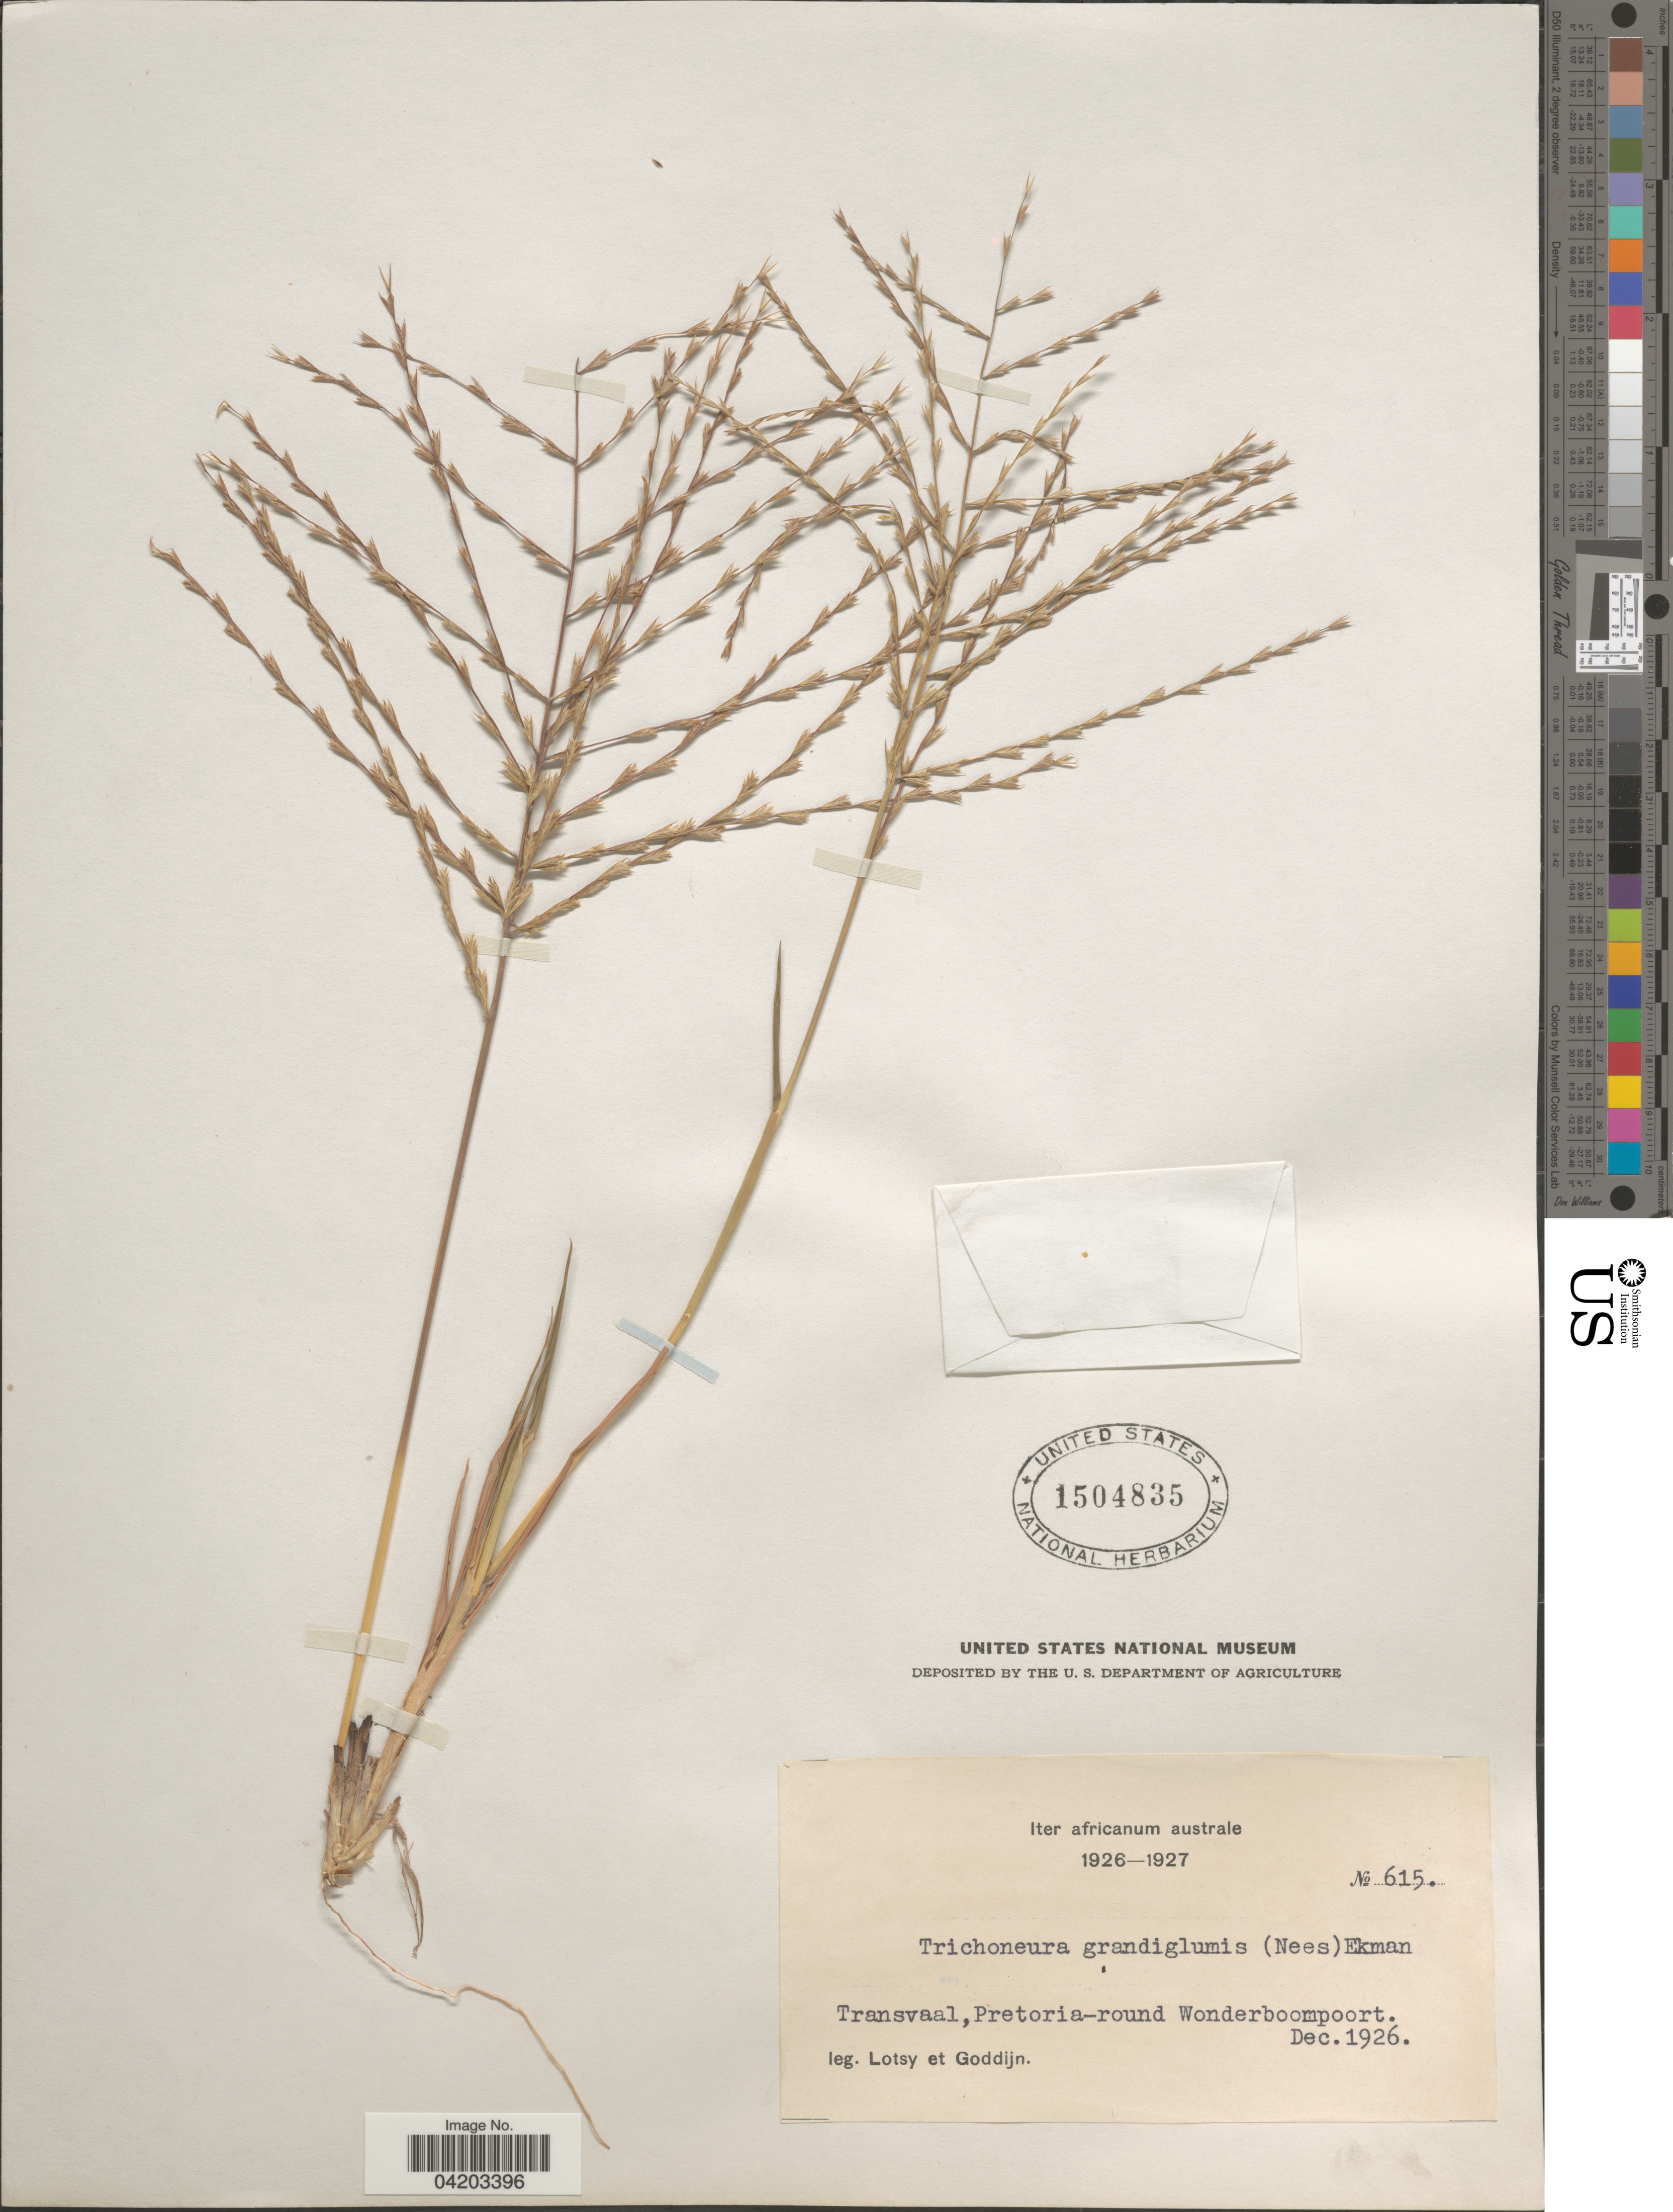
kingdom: Plantae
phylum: Tracheophyta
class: Liliopsida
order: Poales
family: Poaceae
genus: Trichoneura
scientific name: Trichoneura grandiglumis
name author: (Nees) Ekman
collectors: Lotsy & Goddijn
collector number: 615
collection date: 1926-12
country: South Africa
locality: Iter africanum australe. Transvaal, Pretoria-round Wonderboompoort.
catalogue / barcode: US 1504835